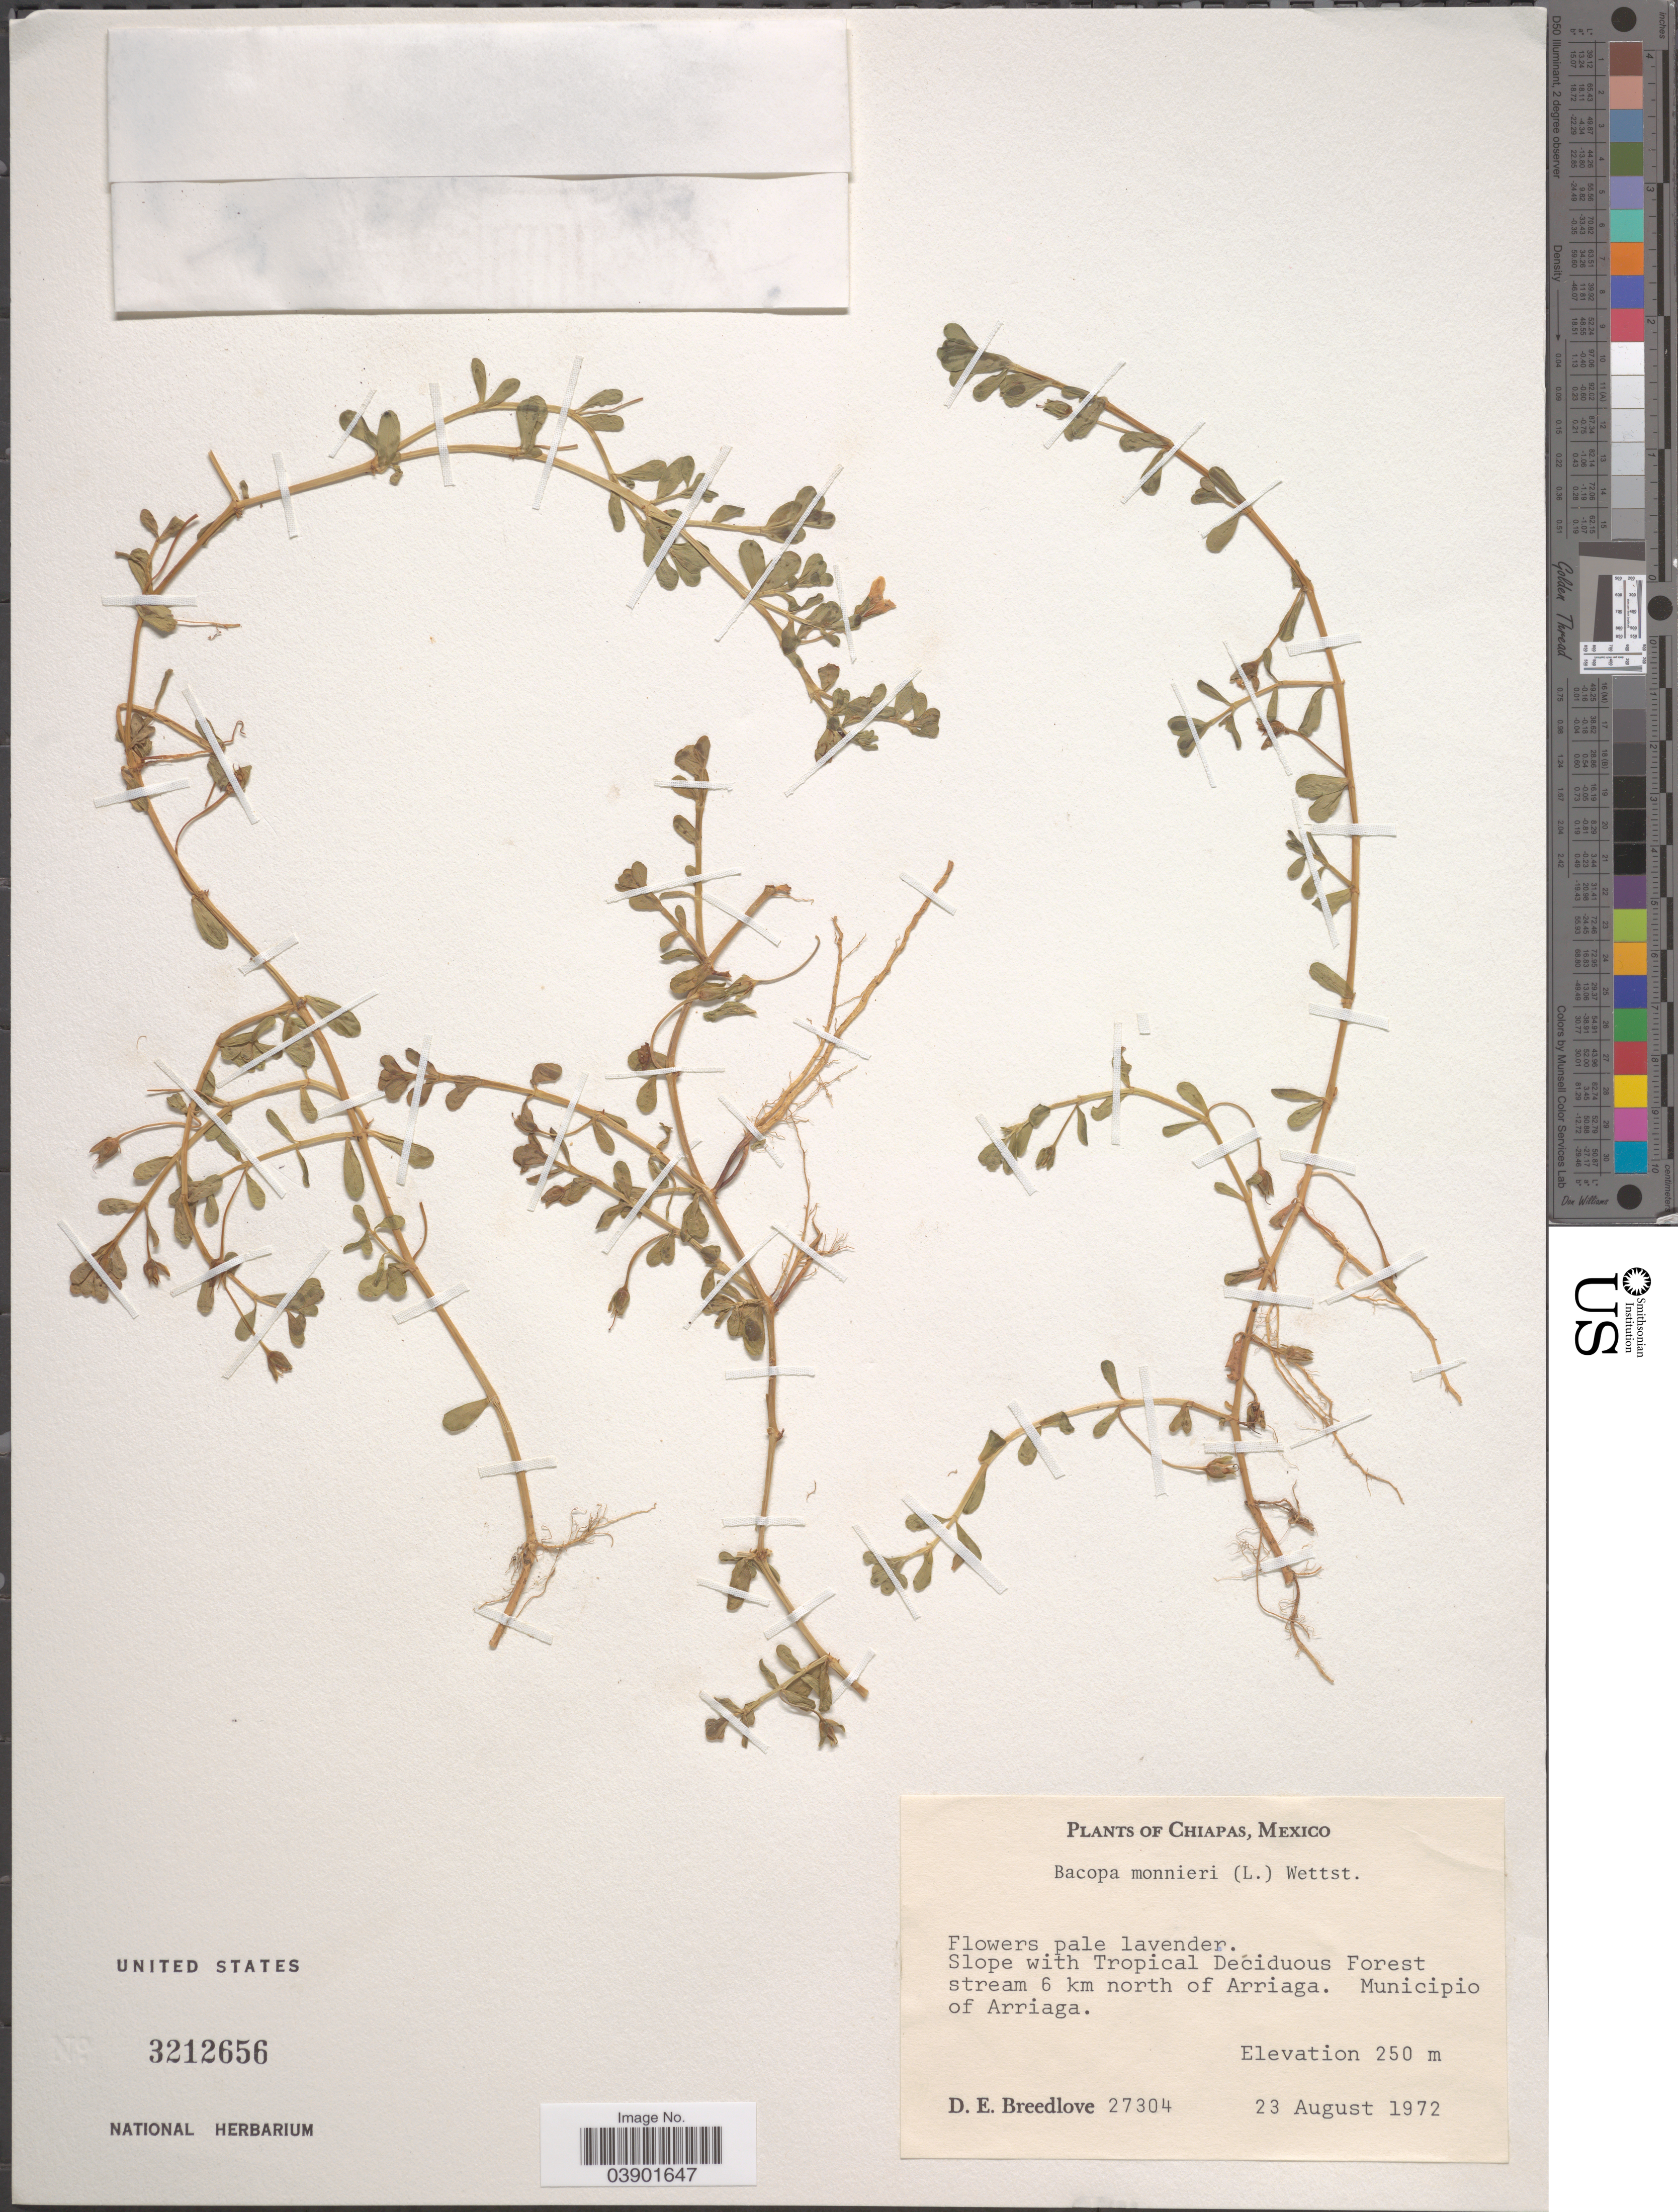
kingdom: Plantae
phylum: Tracheophyta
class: Magnoliopsida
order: Lamiales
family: Plantaginaceae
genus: Bacopa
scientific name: Bacopa monnieri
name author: (L.) Pennell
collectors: D. E. Breedlove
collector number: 27304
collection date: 1972-08-23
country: Mexico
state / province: Chiapas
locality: Slope with Tropical Deciduous Forest stream 6 km north of Arriaga. Municipio of Arriaga.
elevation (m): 250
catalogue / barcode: US 3212656